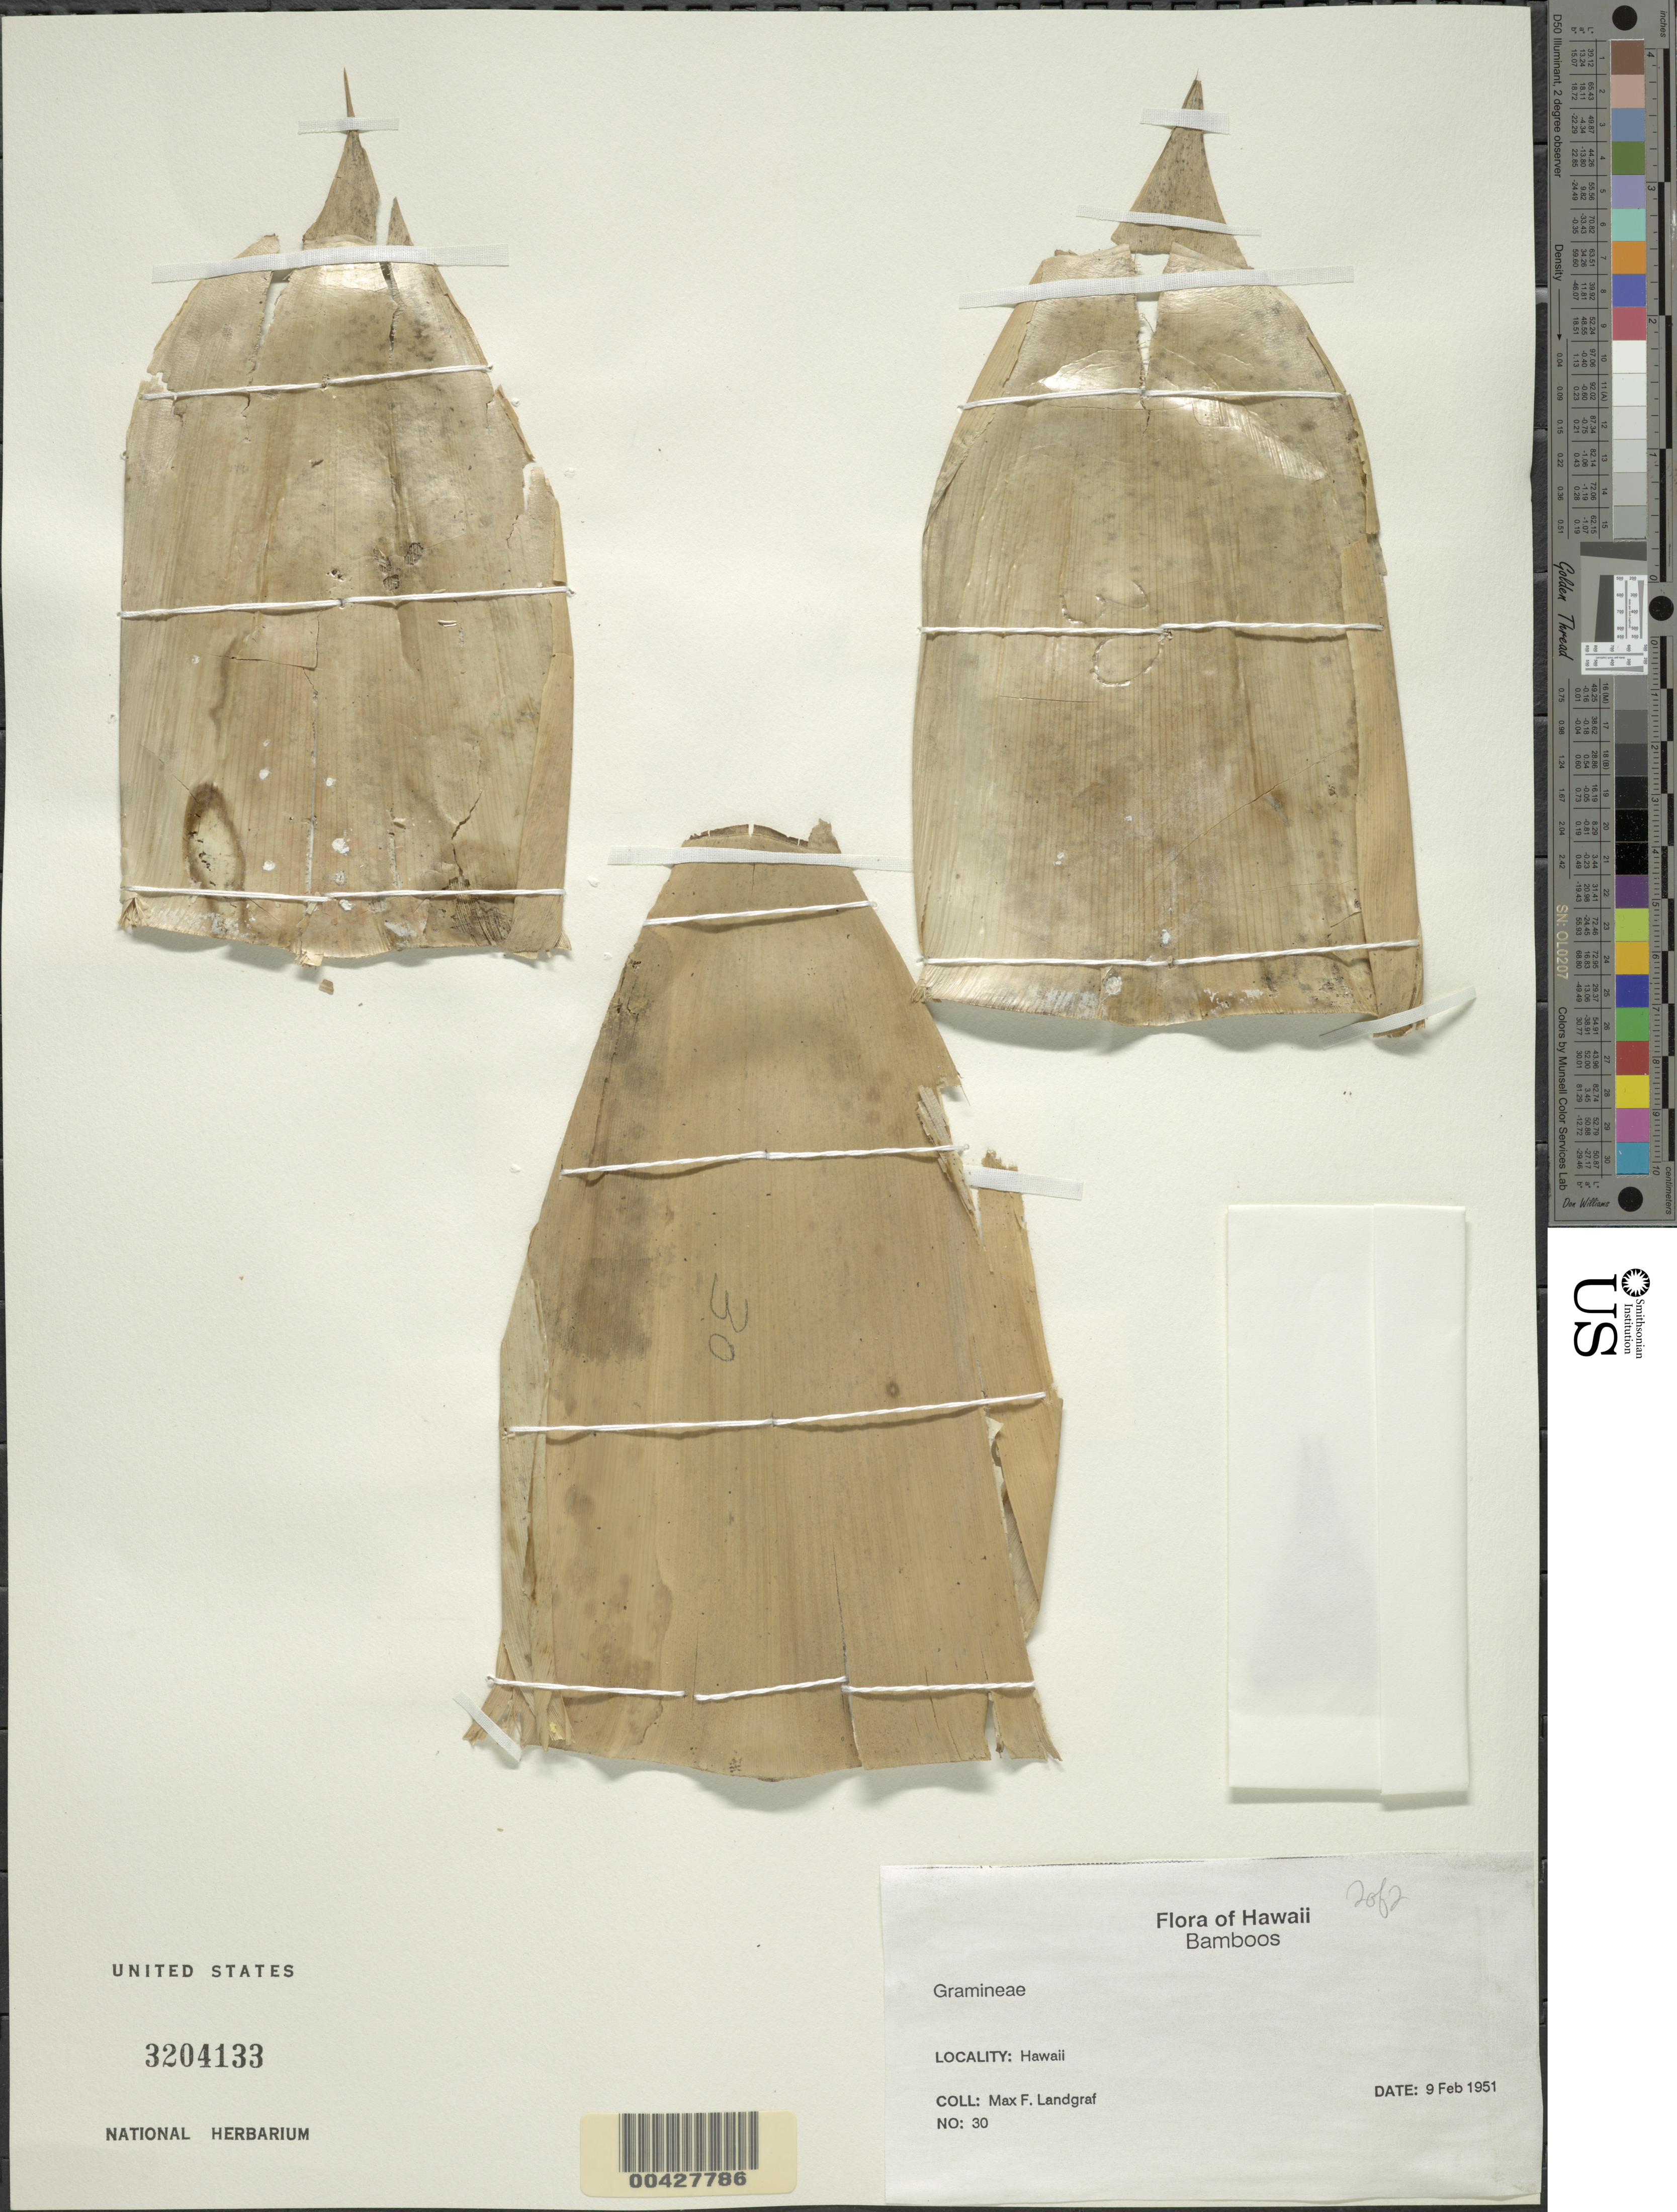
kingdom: Plantae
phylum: Tracheophyta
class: Liliopsida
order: Poales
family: Poaceae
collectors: M. Landgraf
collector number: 30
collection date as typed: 09 Feb 1951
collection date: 1951-02-09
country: United States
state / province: Hawaii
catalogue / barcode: US 3204133